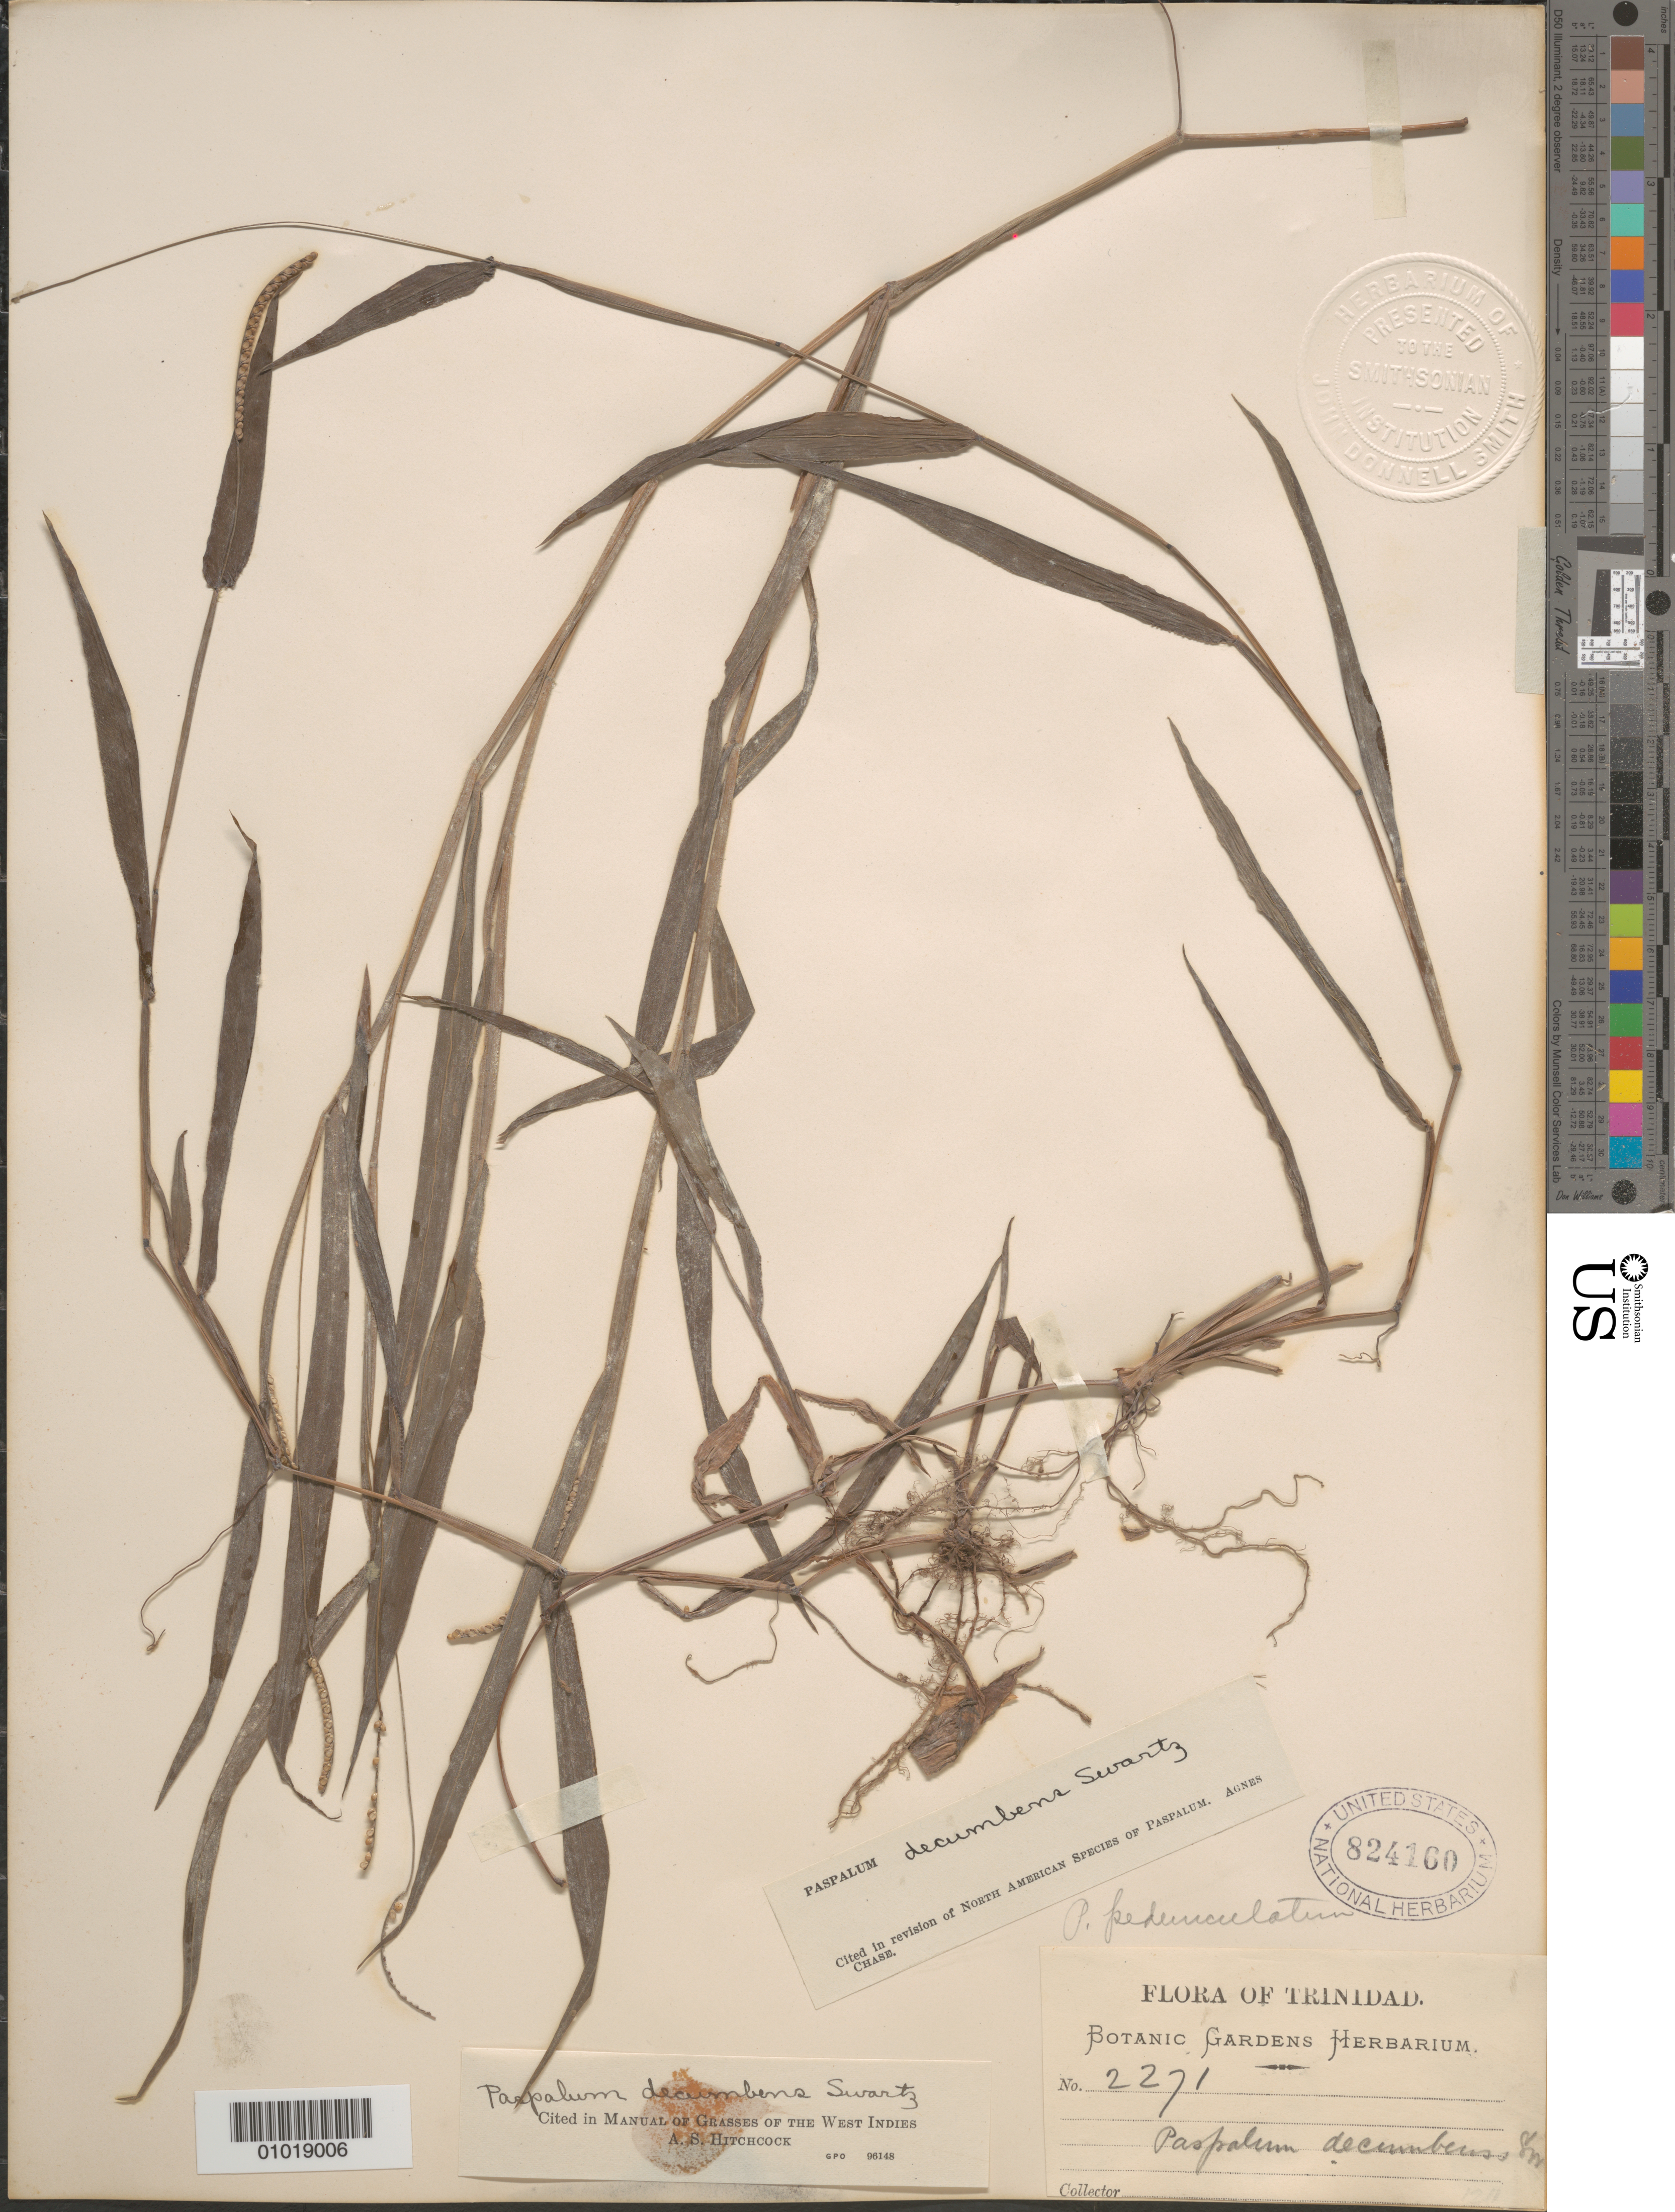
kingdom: Plantae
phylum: Tracheophyta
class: Liliopsida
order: Poales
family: Poaceae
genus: Paspalum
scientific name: Paspalum decumbens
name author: Sw.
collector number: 2271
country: Trinidad and Tobago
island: Trinidad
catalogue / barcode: US 824160